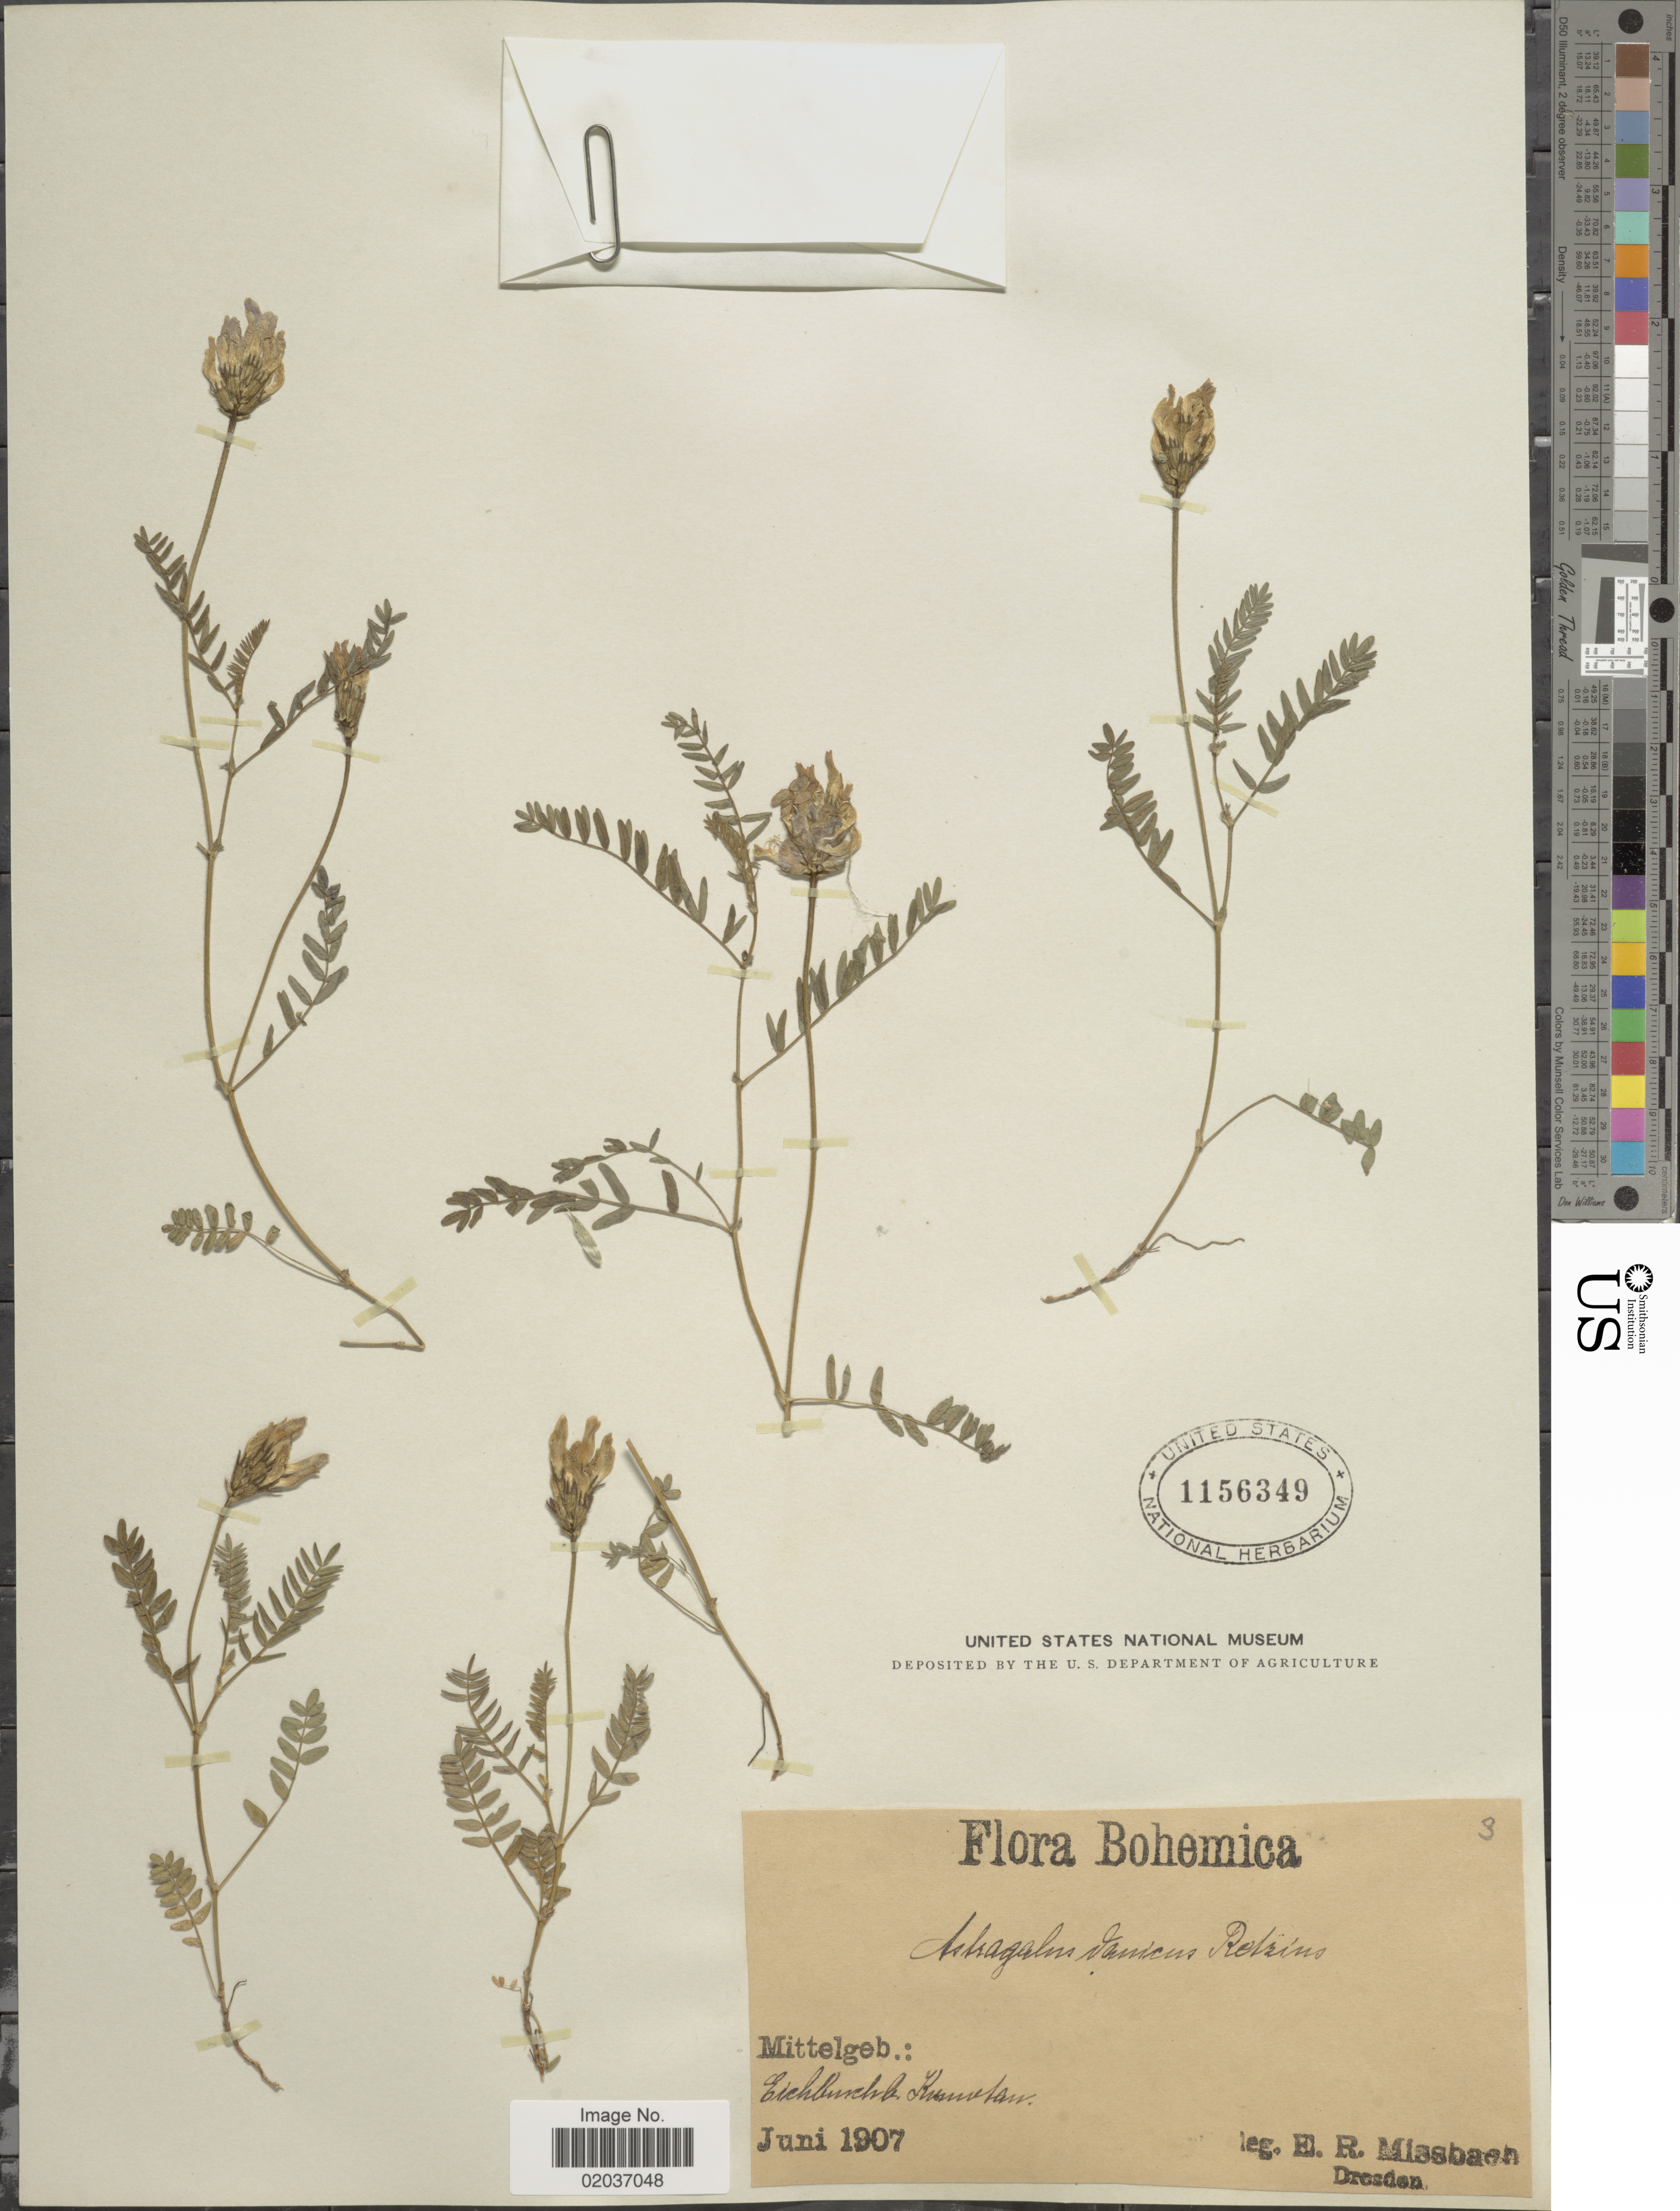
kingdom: Plantae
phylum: Tracheophyta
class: Magnoliopsida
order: Fabales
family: Fabaceae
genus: Astragalus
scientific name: Astragalus danicus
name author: Retz.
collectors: R. Missbach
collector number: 3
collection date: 1907-06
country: Austria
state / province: Steiermark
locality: Bohemica, Eichbusch.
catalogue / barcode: US 1156349